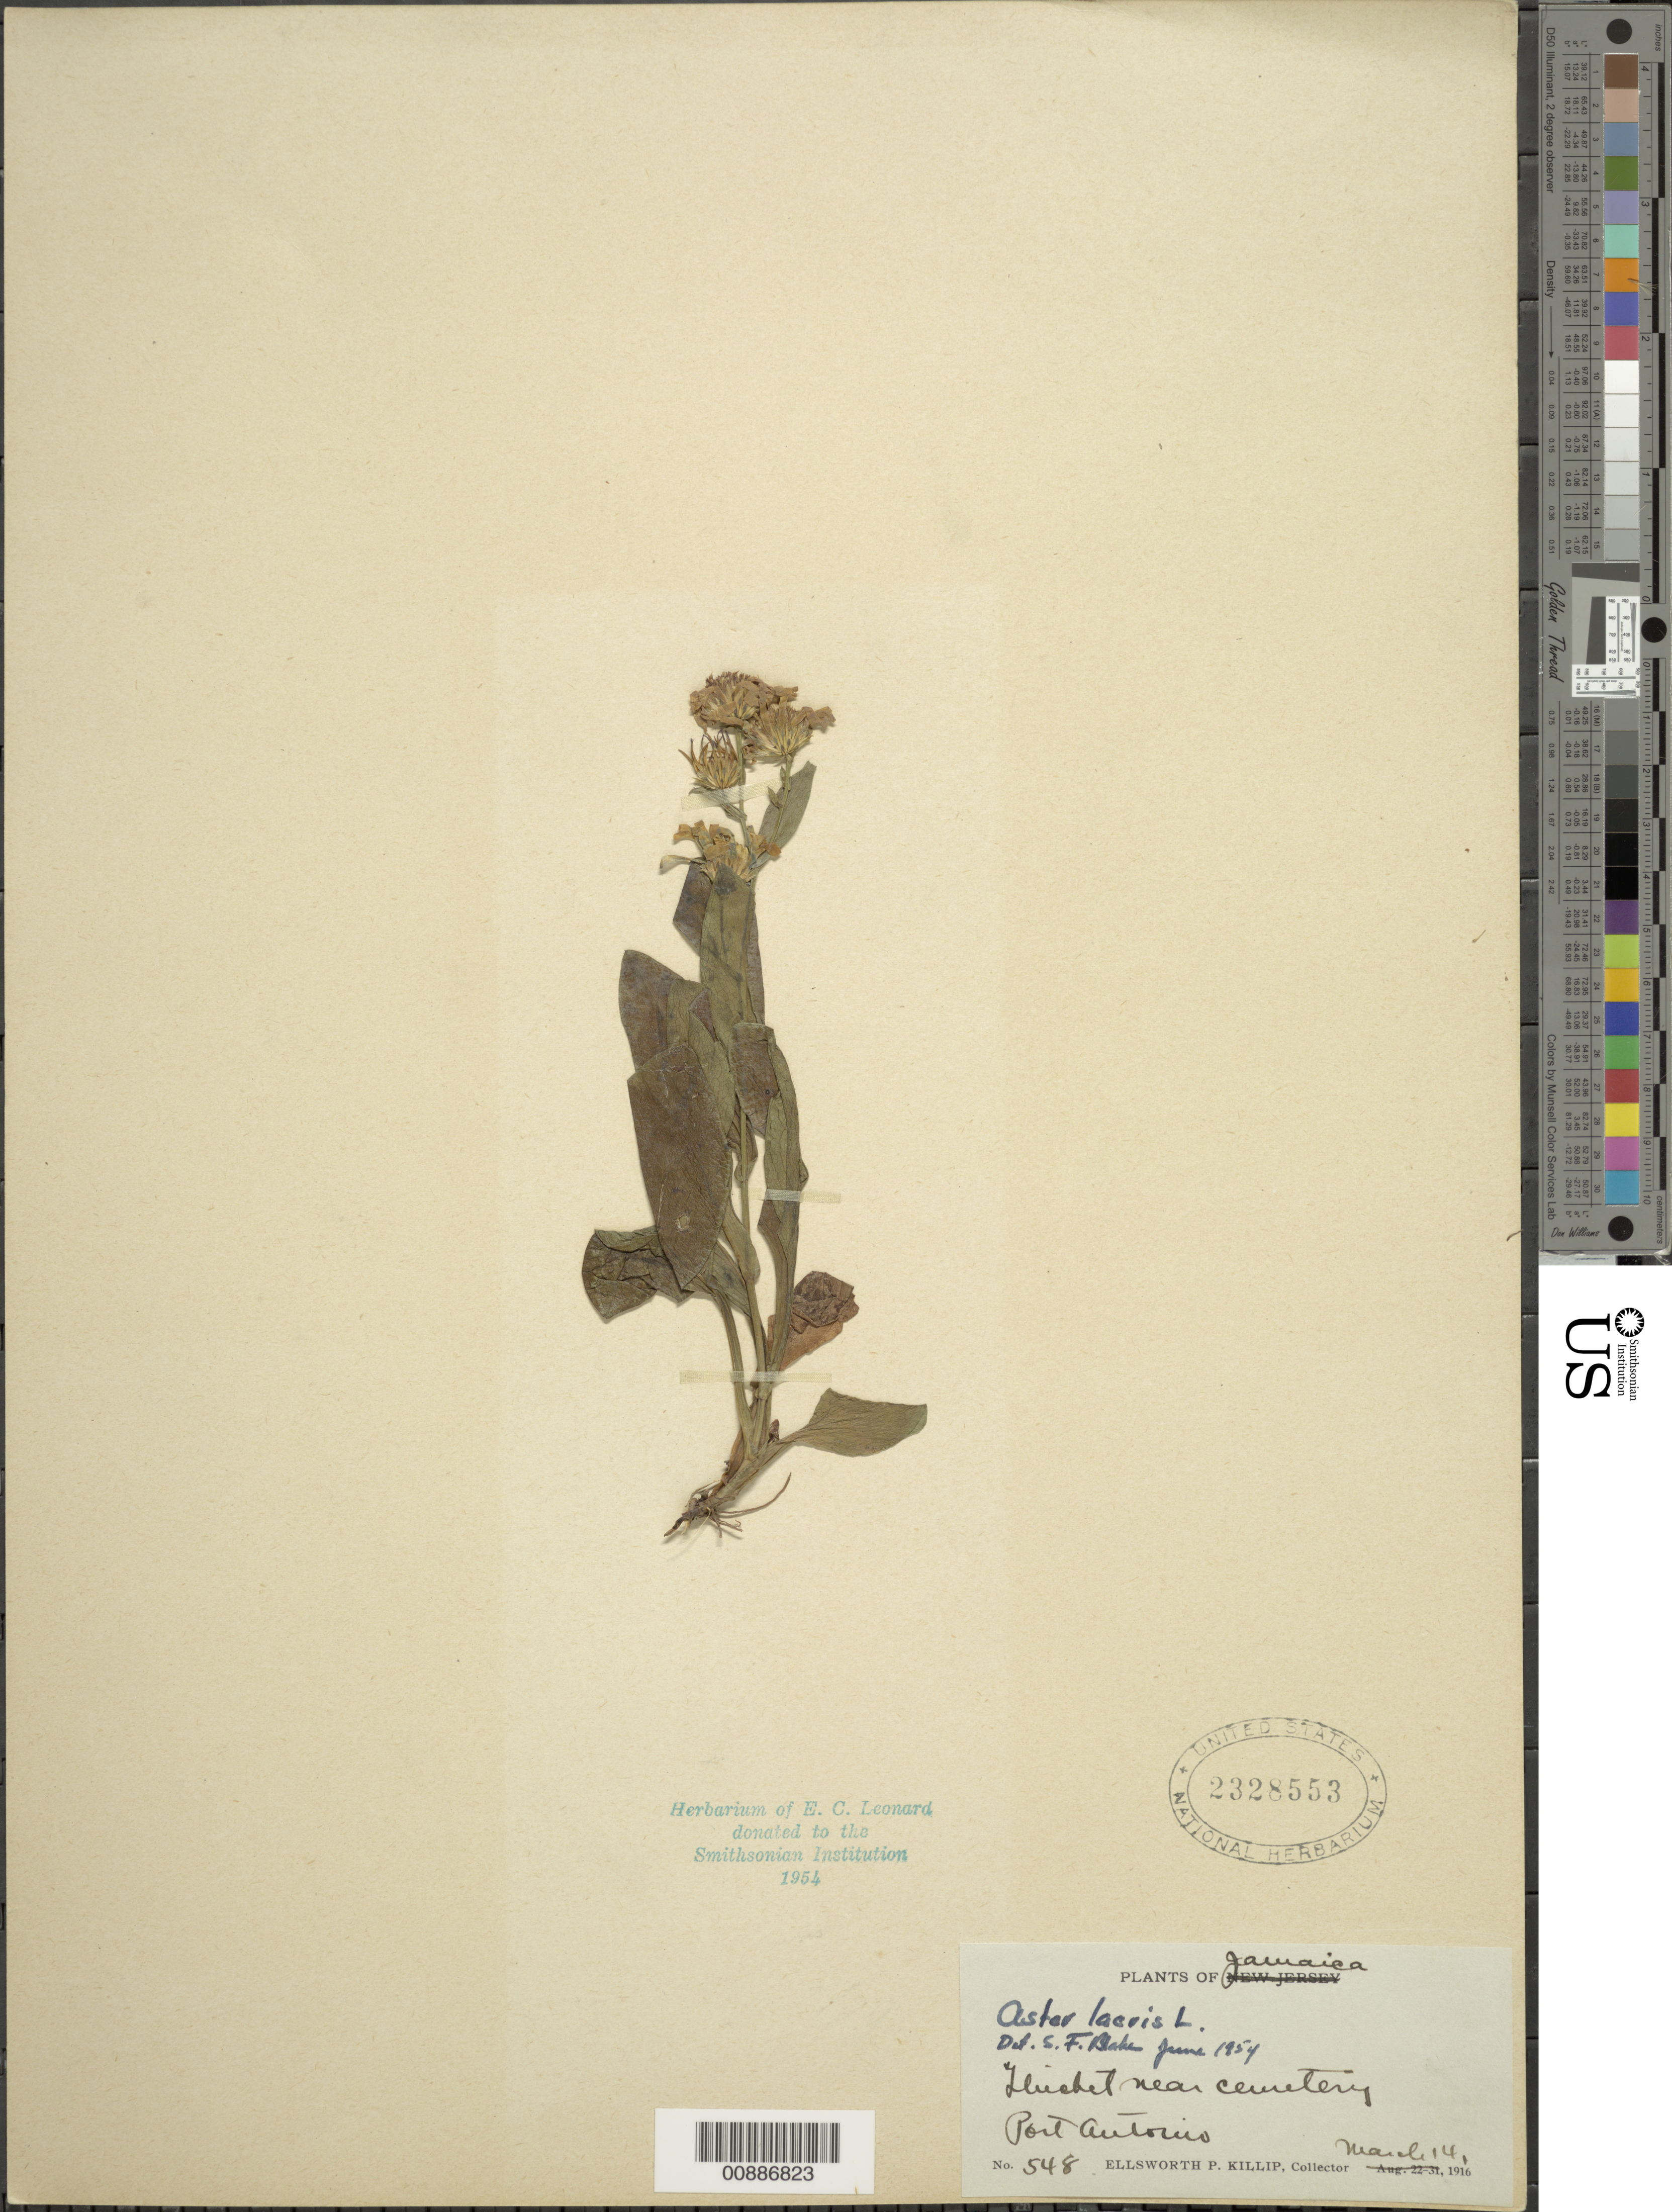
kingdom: Plantae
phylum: Tracheophyta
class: Magnoliopsida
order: Asterales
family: Asteraceae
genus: Symphyotrichum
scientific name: Symphyotrichum laeve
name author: (L.) Á. Löve & D. Löve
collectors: E. P. Killip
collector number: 548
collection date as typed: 12 Mar 1916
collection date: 1916-03-12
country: Jamaica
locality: Port Antonio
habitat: Thicket near cemetary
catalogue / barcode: US 2328553